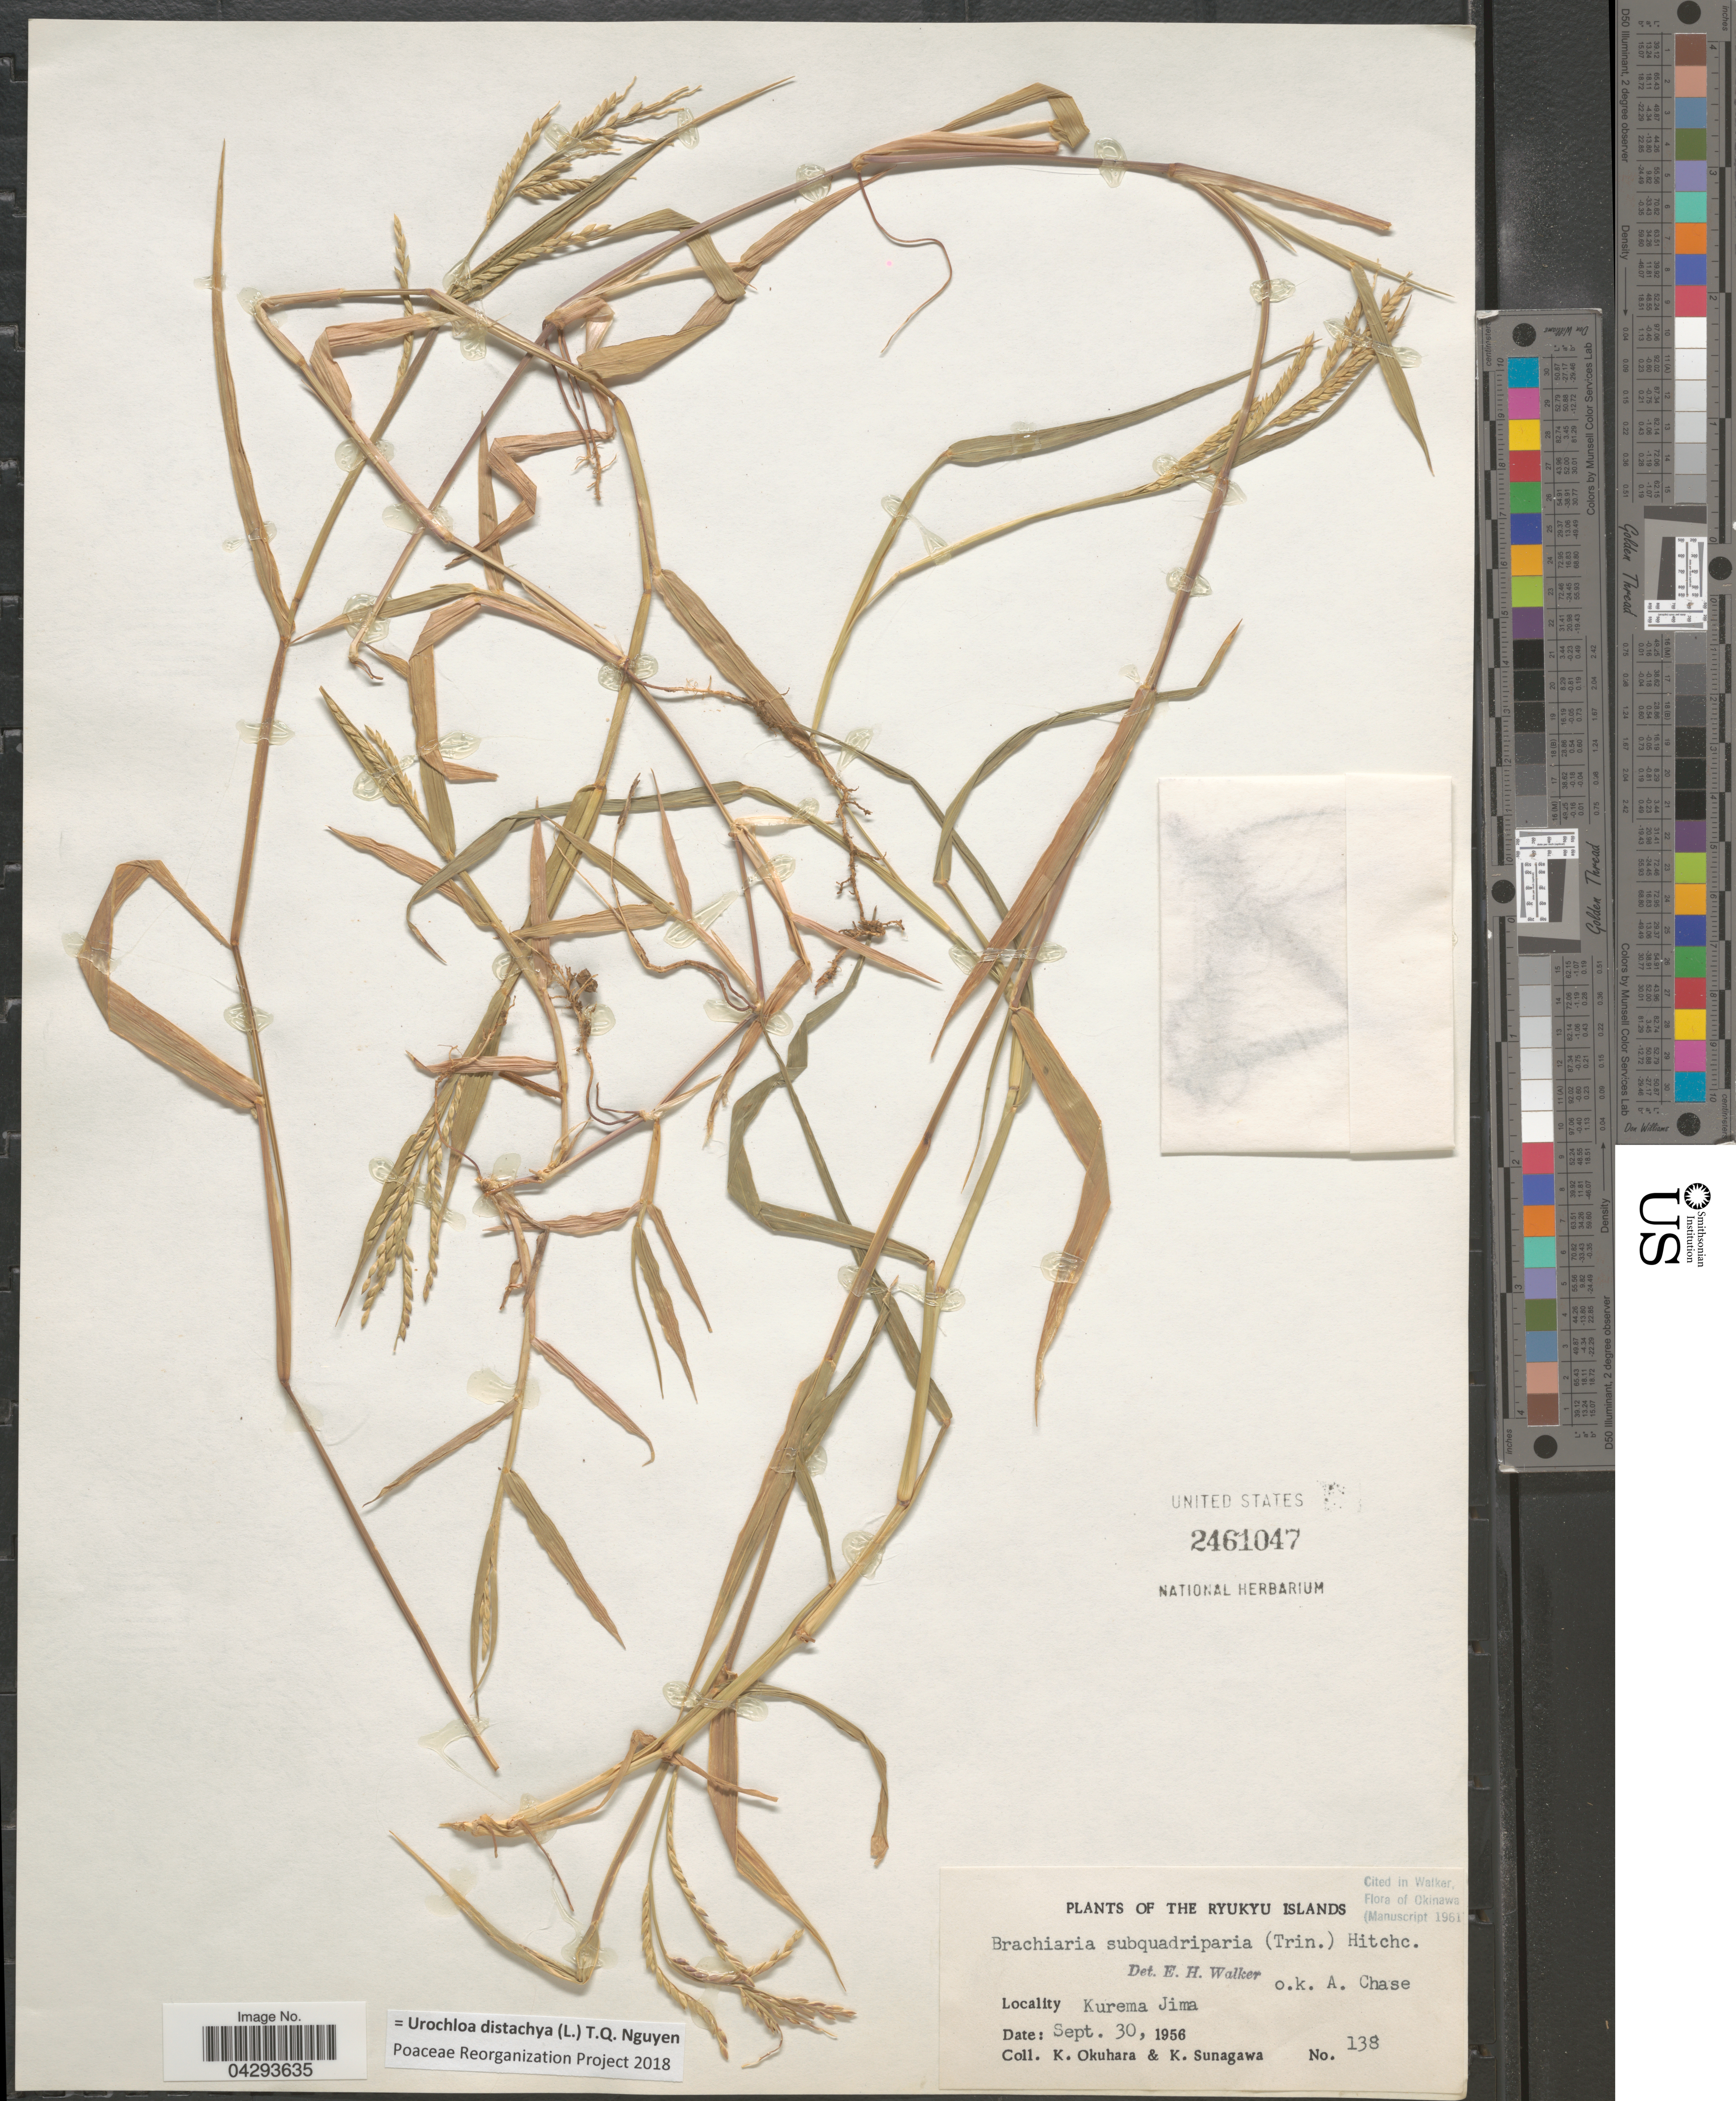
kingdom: Plantae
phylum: Tracheophyta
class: Liliopsida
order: Poales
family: Poaceae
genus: Urochloa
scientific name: Urochloa distachya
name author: (L.) T.Q. Nguyen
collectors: K. Okuhara & K. Sunagawa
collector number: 138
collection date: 1956-09-30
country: Japan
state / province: Okinawa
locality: The Ryukyu Islands. Kurema Jima.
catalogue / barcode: US 2461047